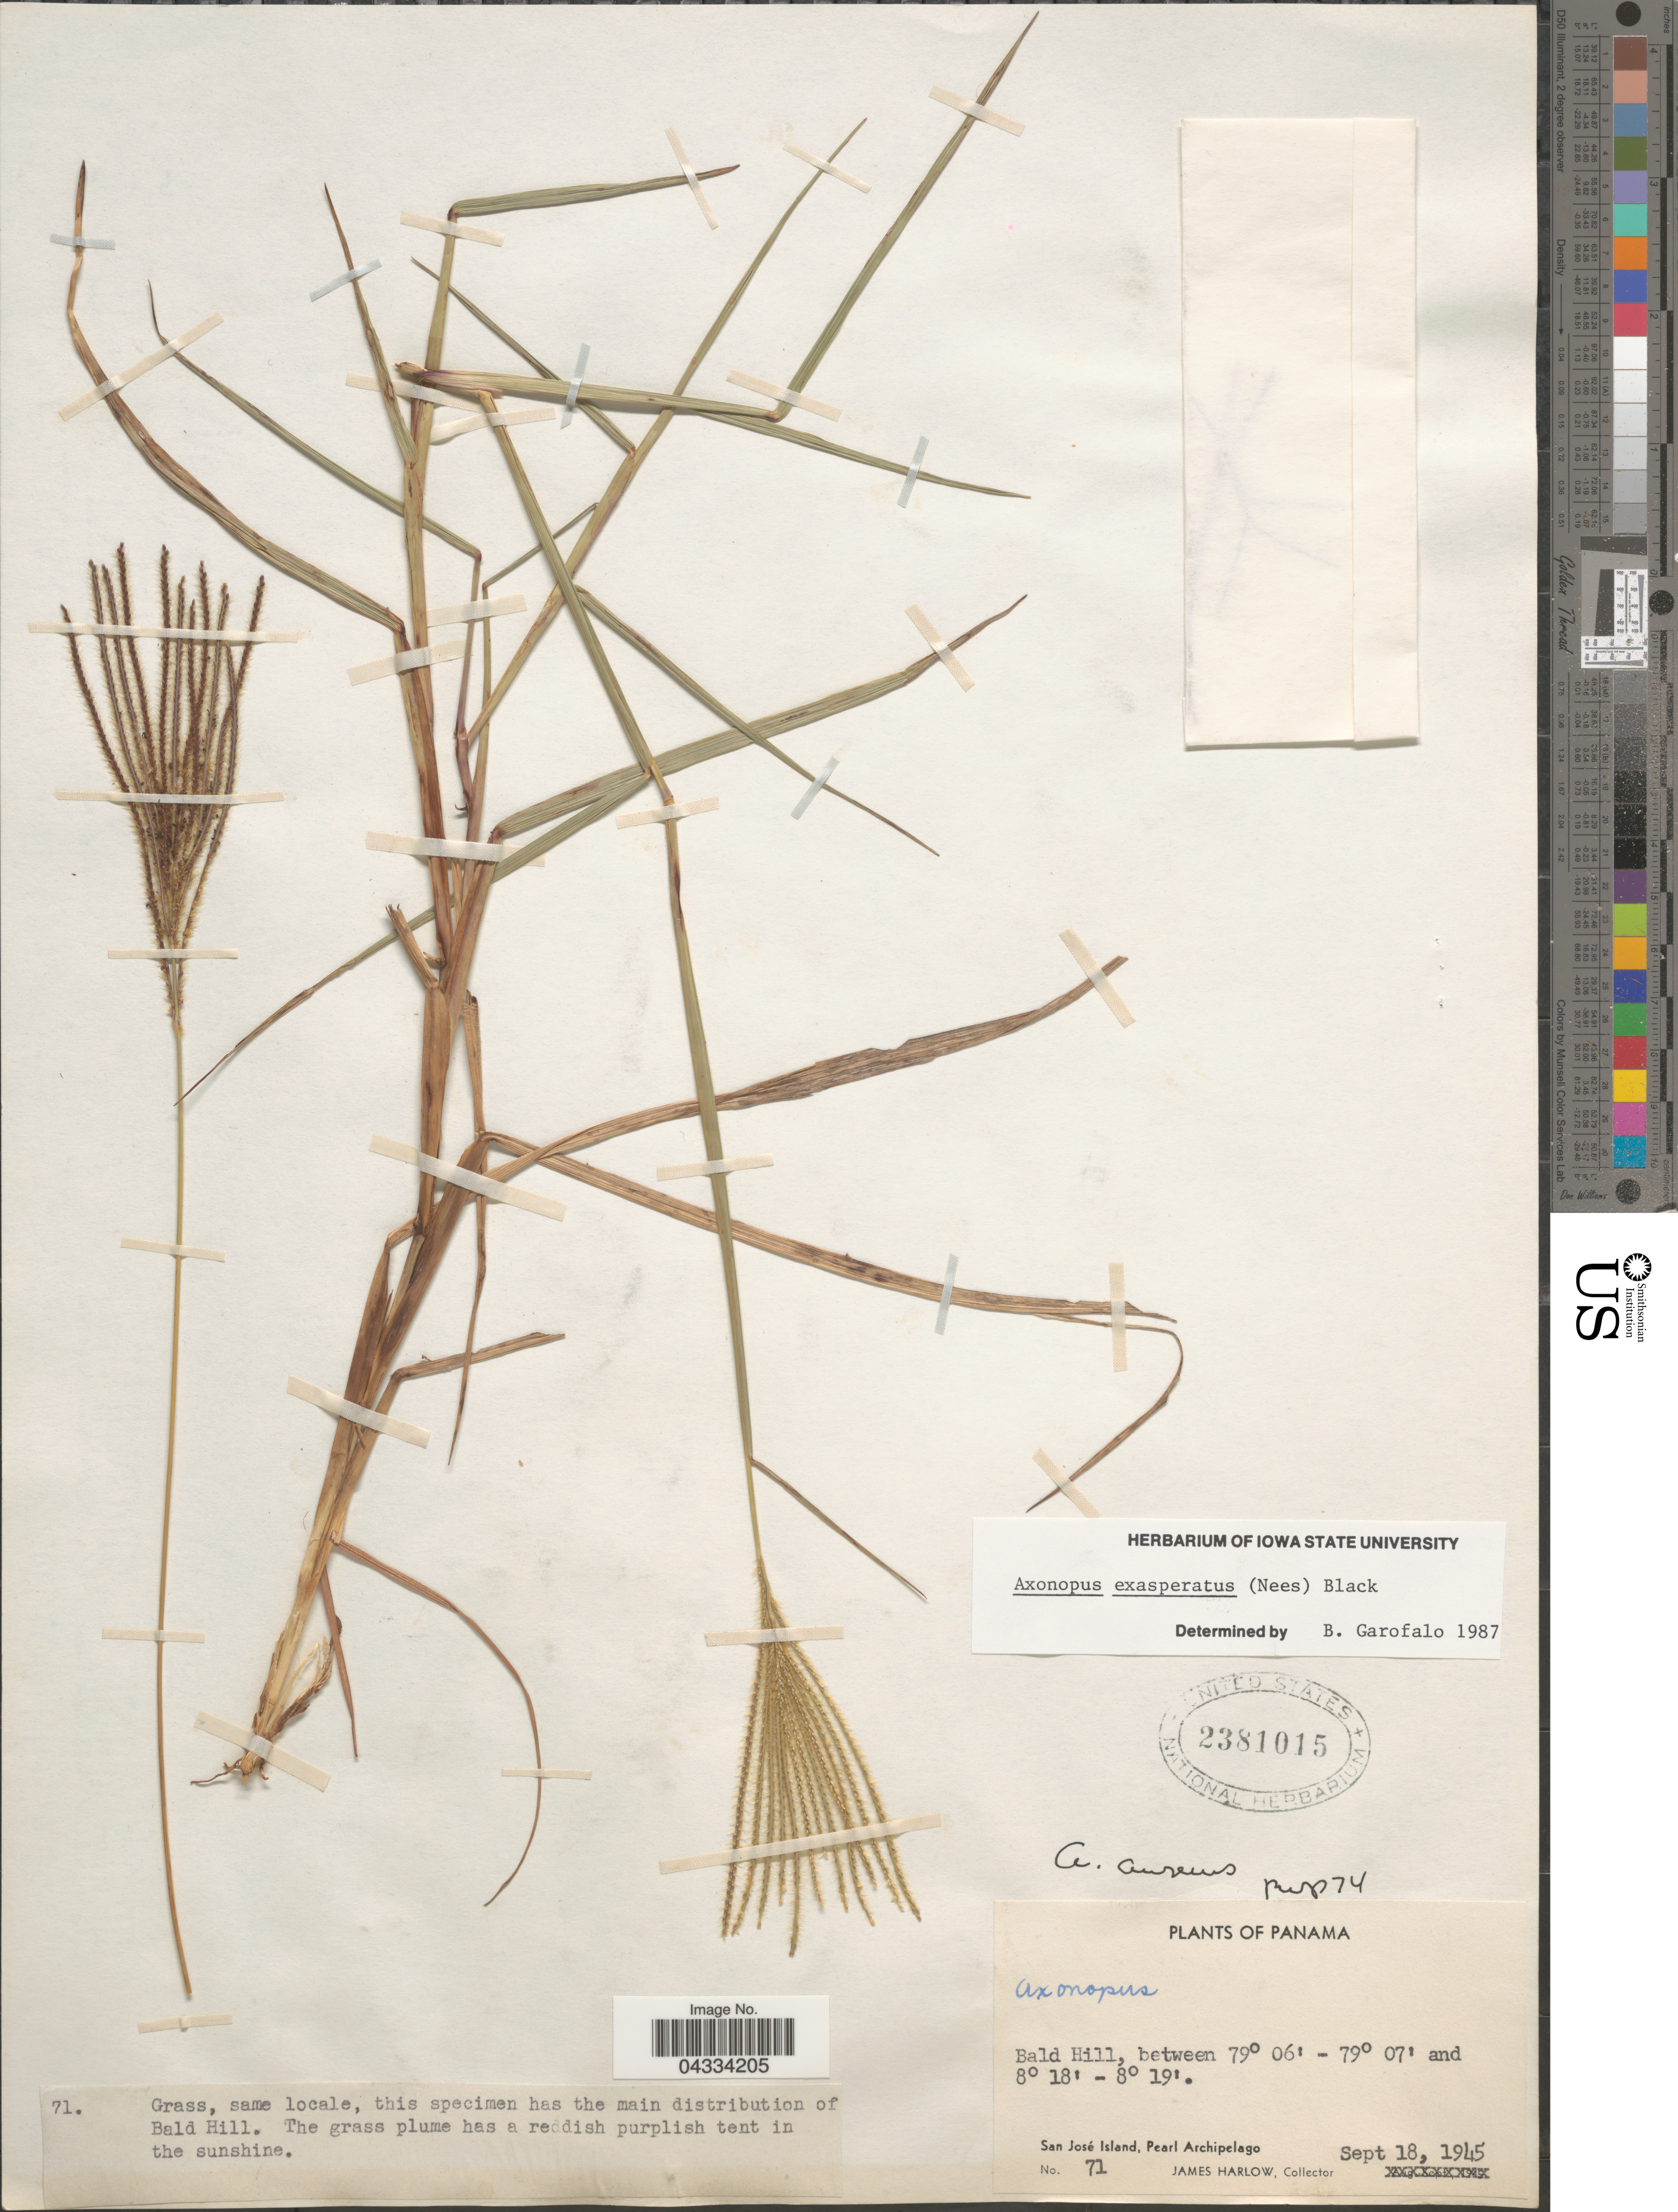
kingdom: Plantae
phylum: Tracheophyta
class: Liliopsida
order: Poales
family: Poaceae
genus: Axonopus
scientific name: Axonopus aureus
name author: P. Beauv.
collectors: J. Harlow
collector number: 71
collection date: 1945-09-18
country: Panama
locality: Bald Hill. San José Island, Pearl Archipelago.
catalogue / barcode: US 2381015